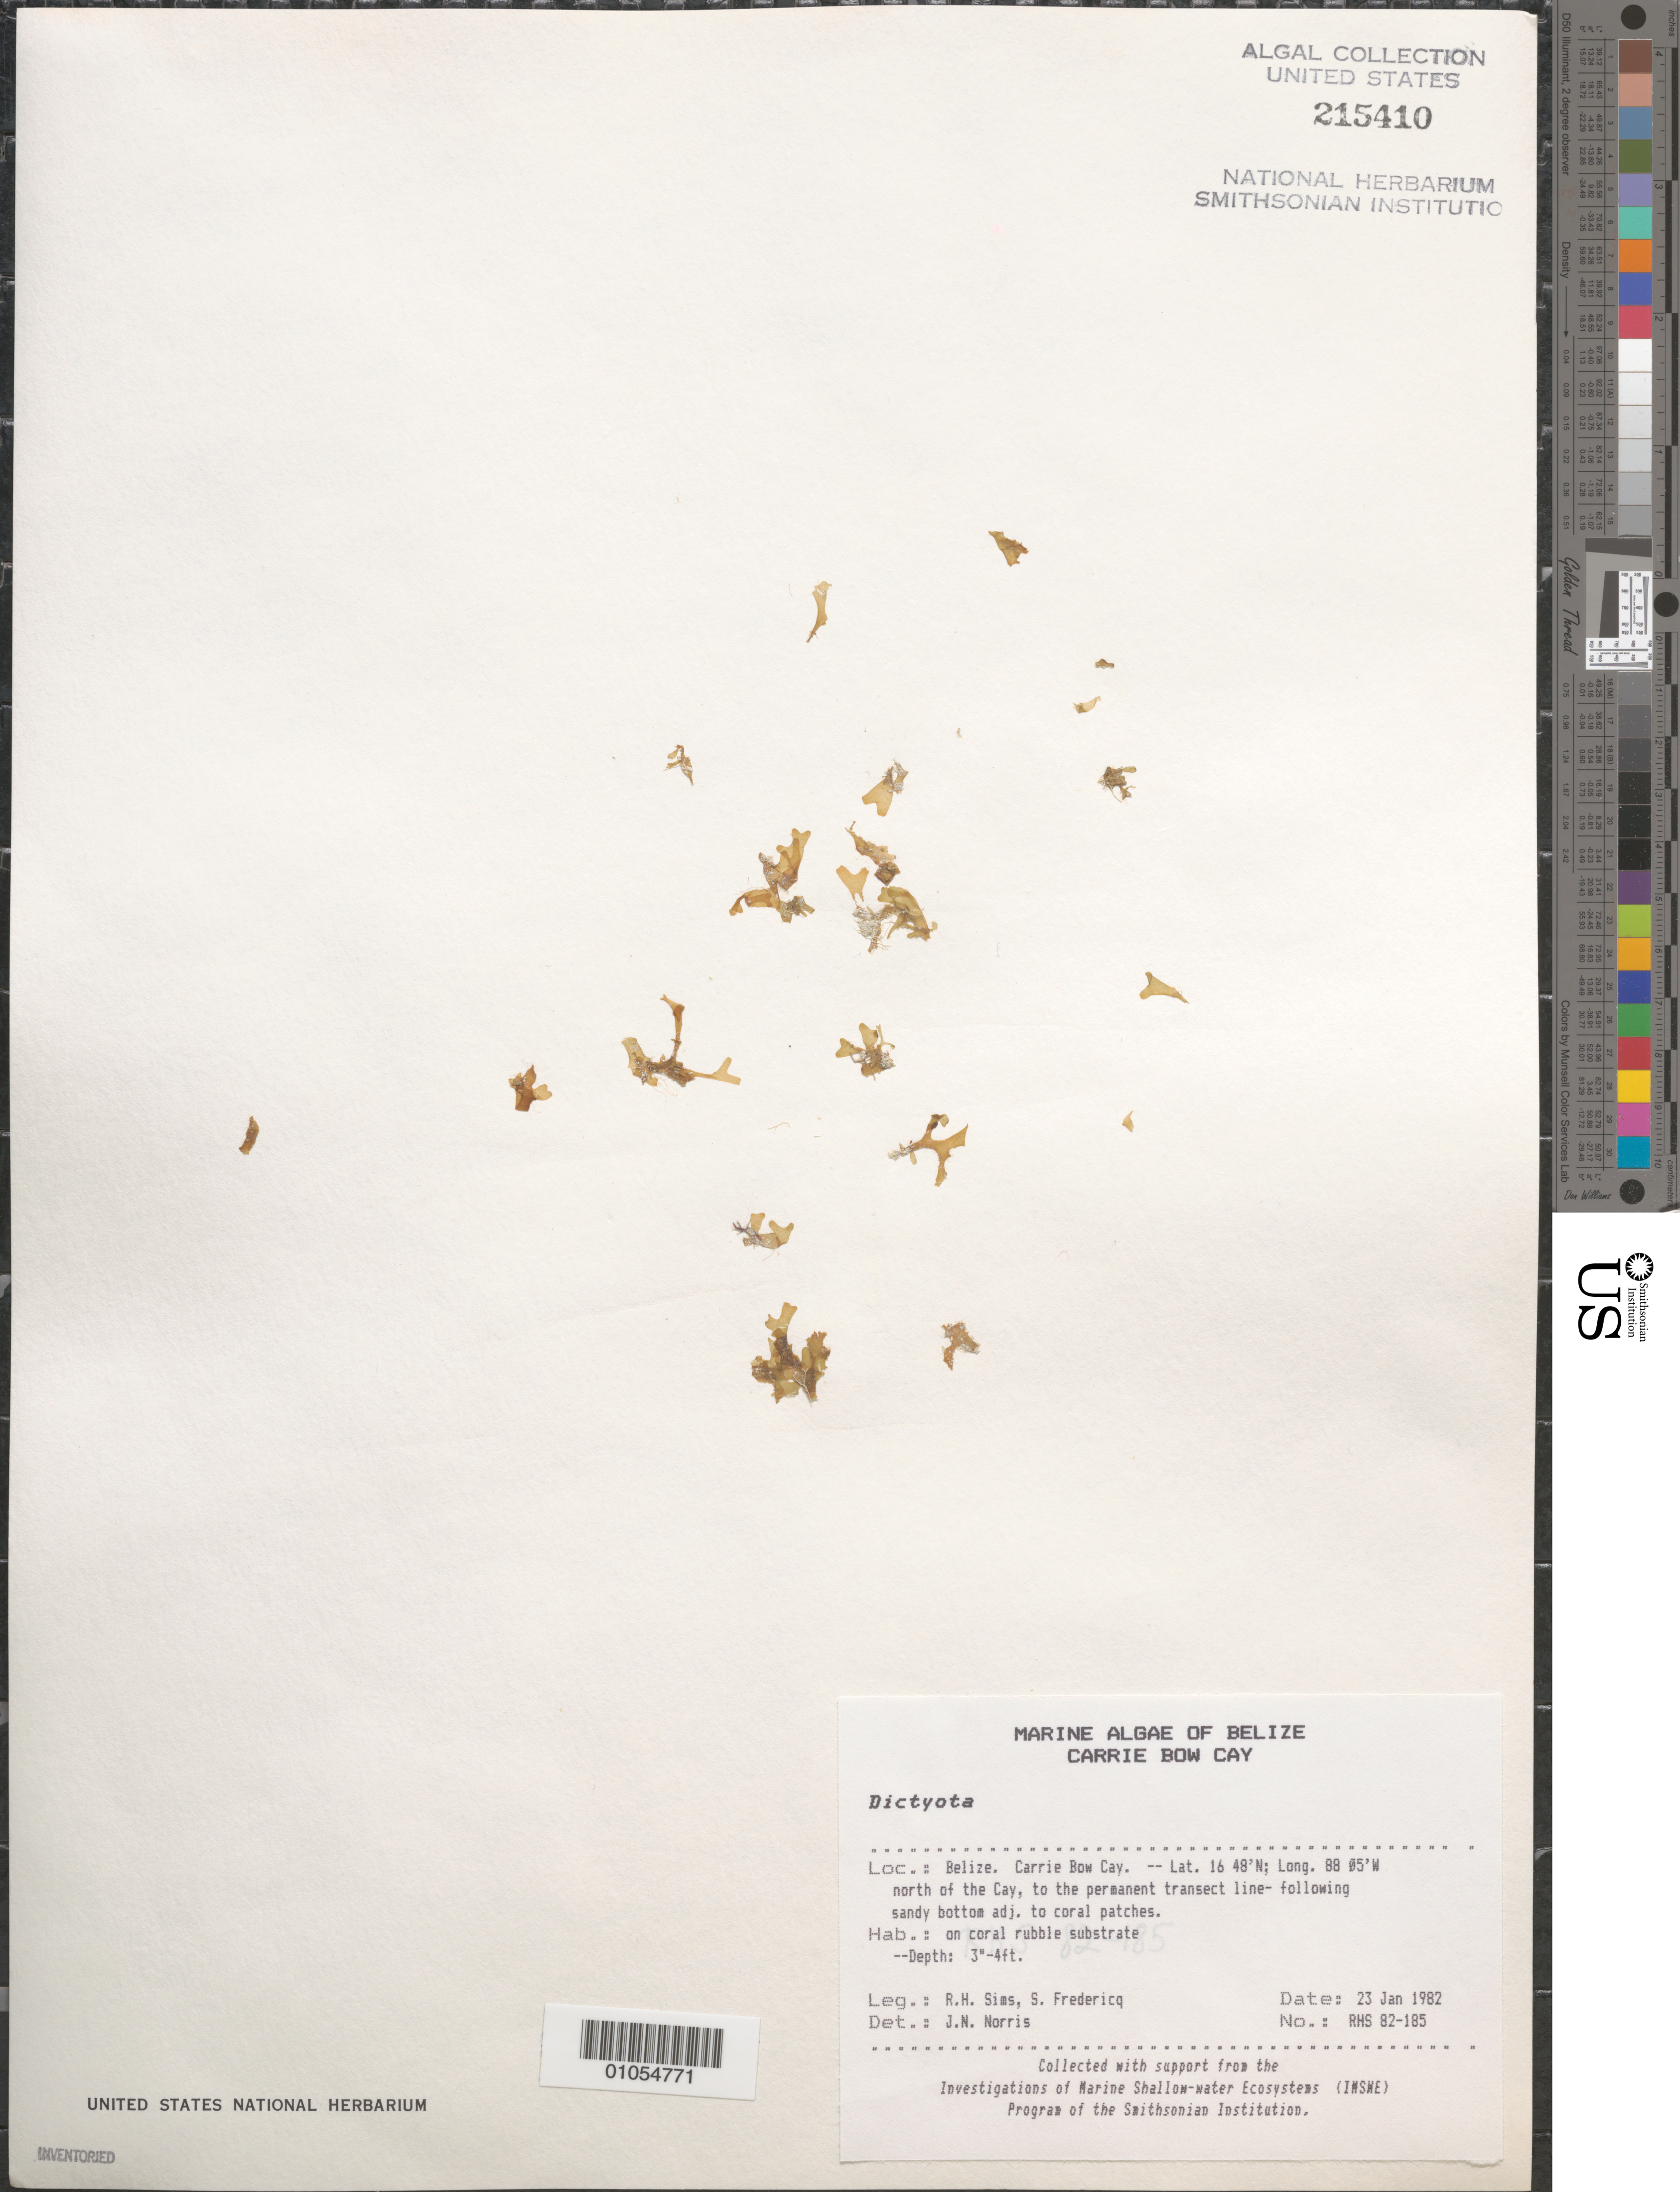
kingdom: Chromista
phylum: Ochrophyta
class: Phaeophyceae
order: Dictyotales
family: Dictyotaceae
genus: Dictyota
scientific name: Dictyota sp.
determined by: Norris, James N.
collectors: R. H. Sims & S. Fredericq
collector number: RHS 82-185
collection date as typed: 23 Jan 1982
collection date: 1982-01-23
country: Belize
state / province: Stann Creek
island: Carrie Bow Cay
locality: North of the cay, to the permanent transect line-following sandy bottom adjacent to coral patches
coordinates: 16 48'N, 88 05'W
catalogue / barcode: US 215410